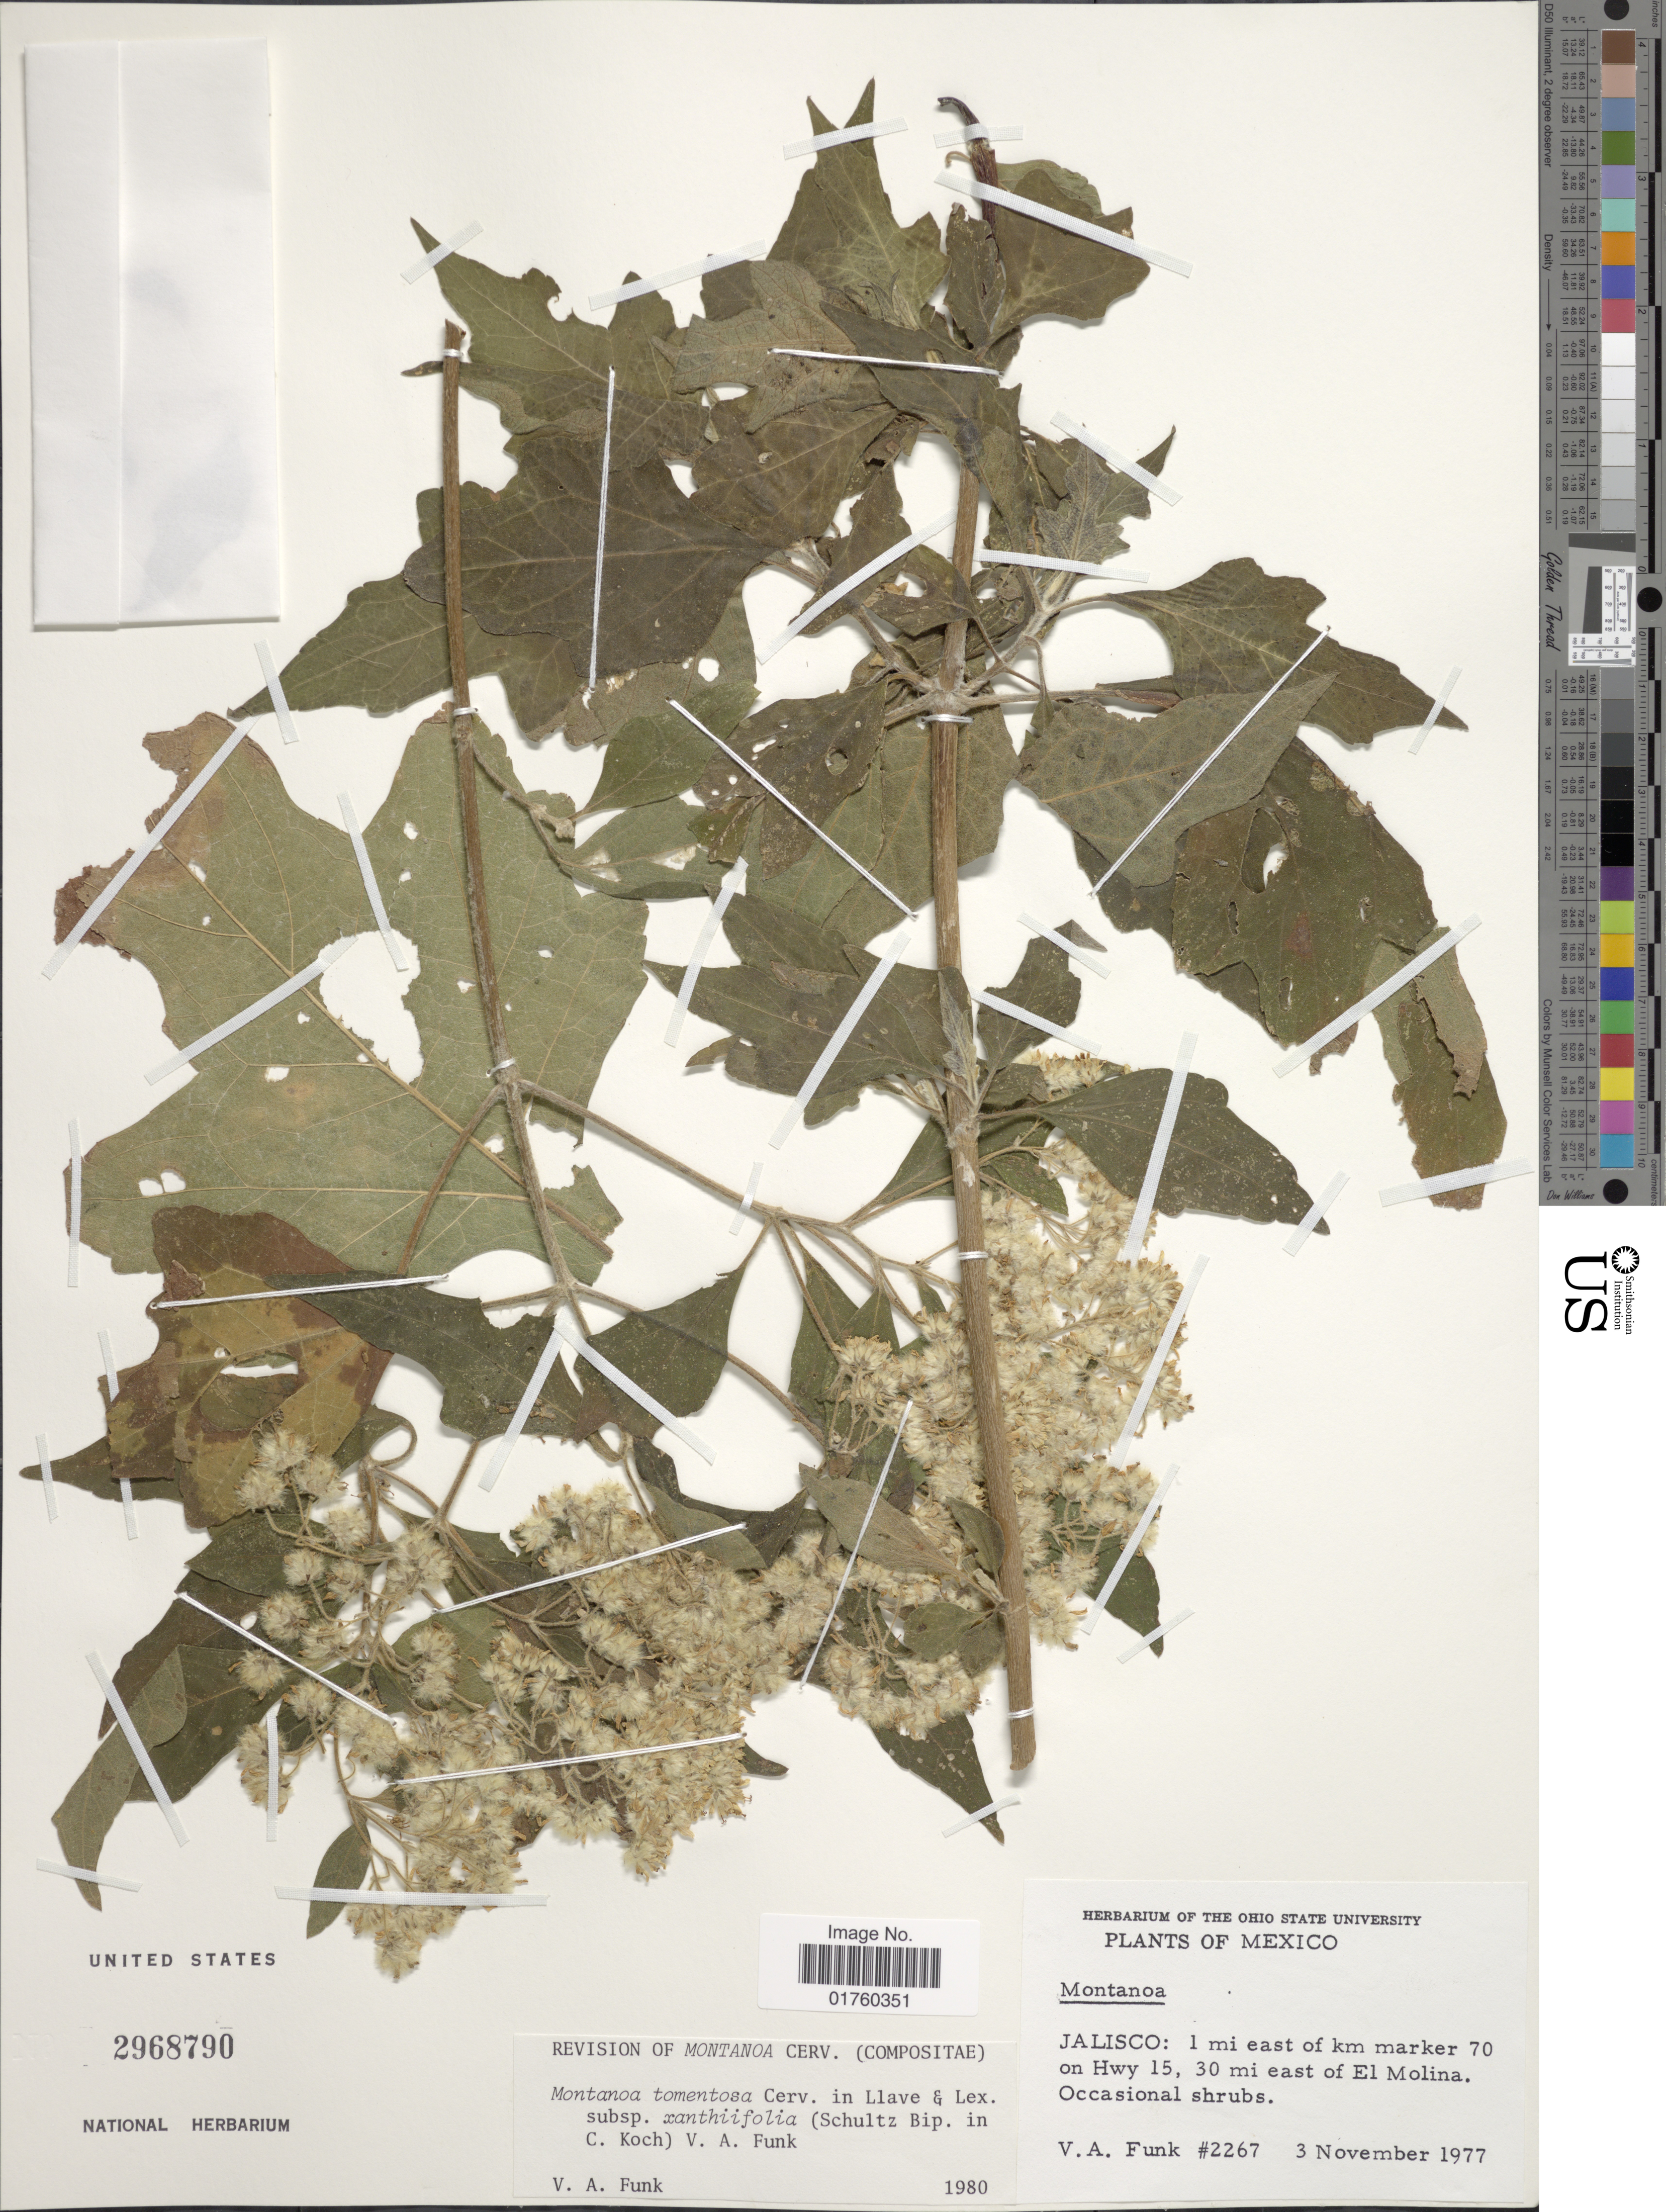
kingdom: Plantae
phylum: Tracheophyta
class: Magnoliopsida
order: Asterales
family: Asteraceae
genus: Montanoa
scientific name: Montanoa tomentosa subsp. xanthiifolia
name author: (Sch. Bip. in C. Koch) V.A. Funk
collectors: V. Funk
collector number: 2267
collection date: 1977-11-03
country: Mexico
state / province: Jalisco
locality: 1 mi east of km marker 70 on Hwy 15, 30 mi east of El Molina.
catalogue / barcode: US 2968790